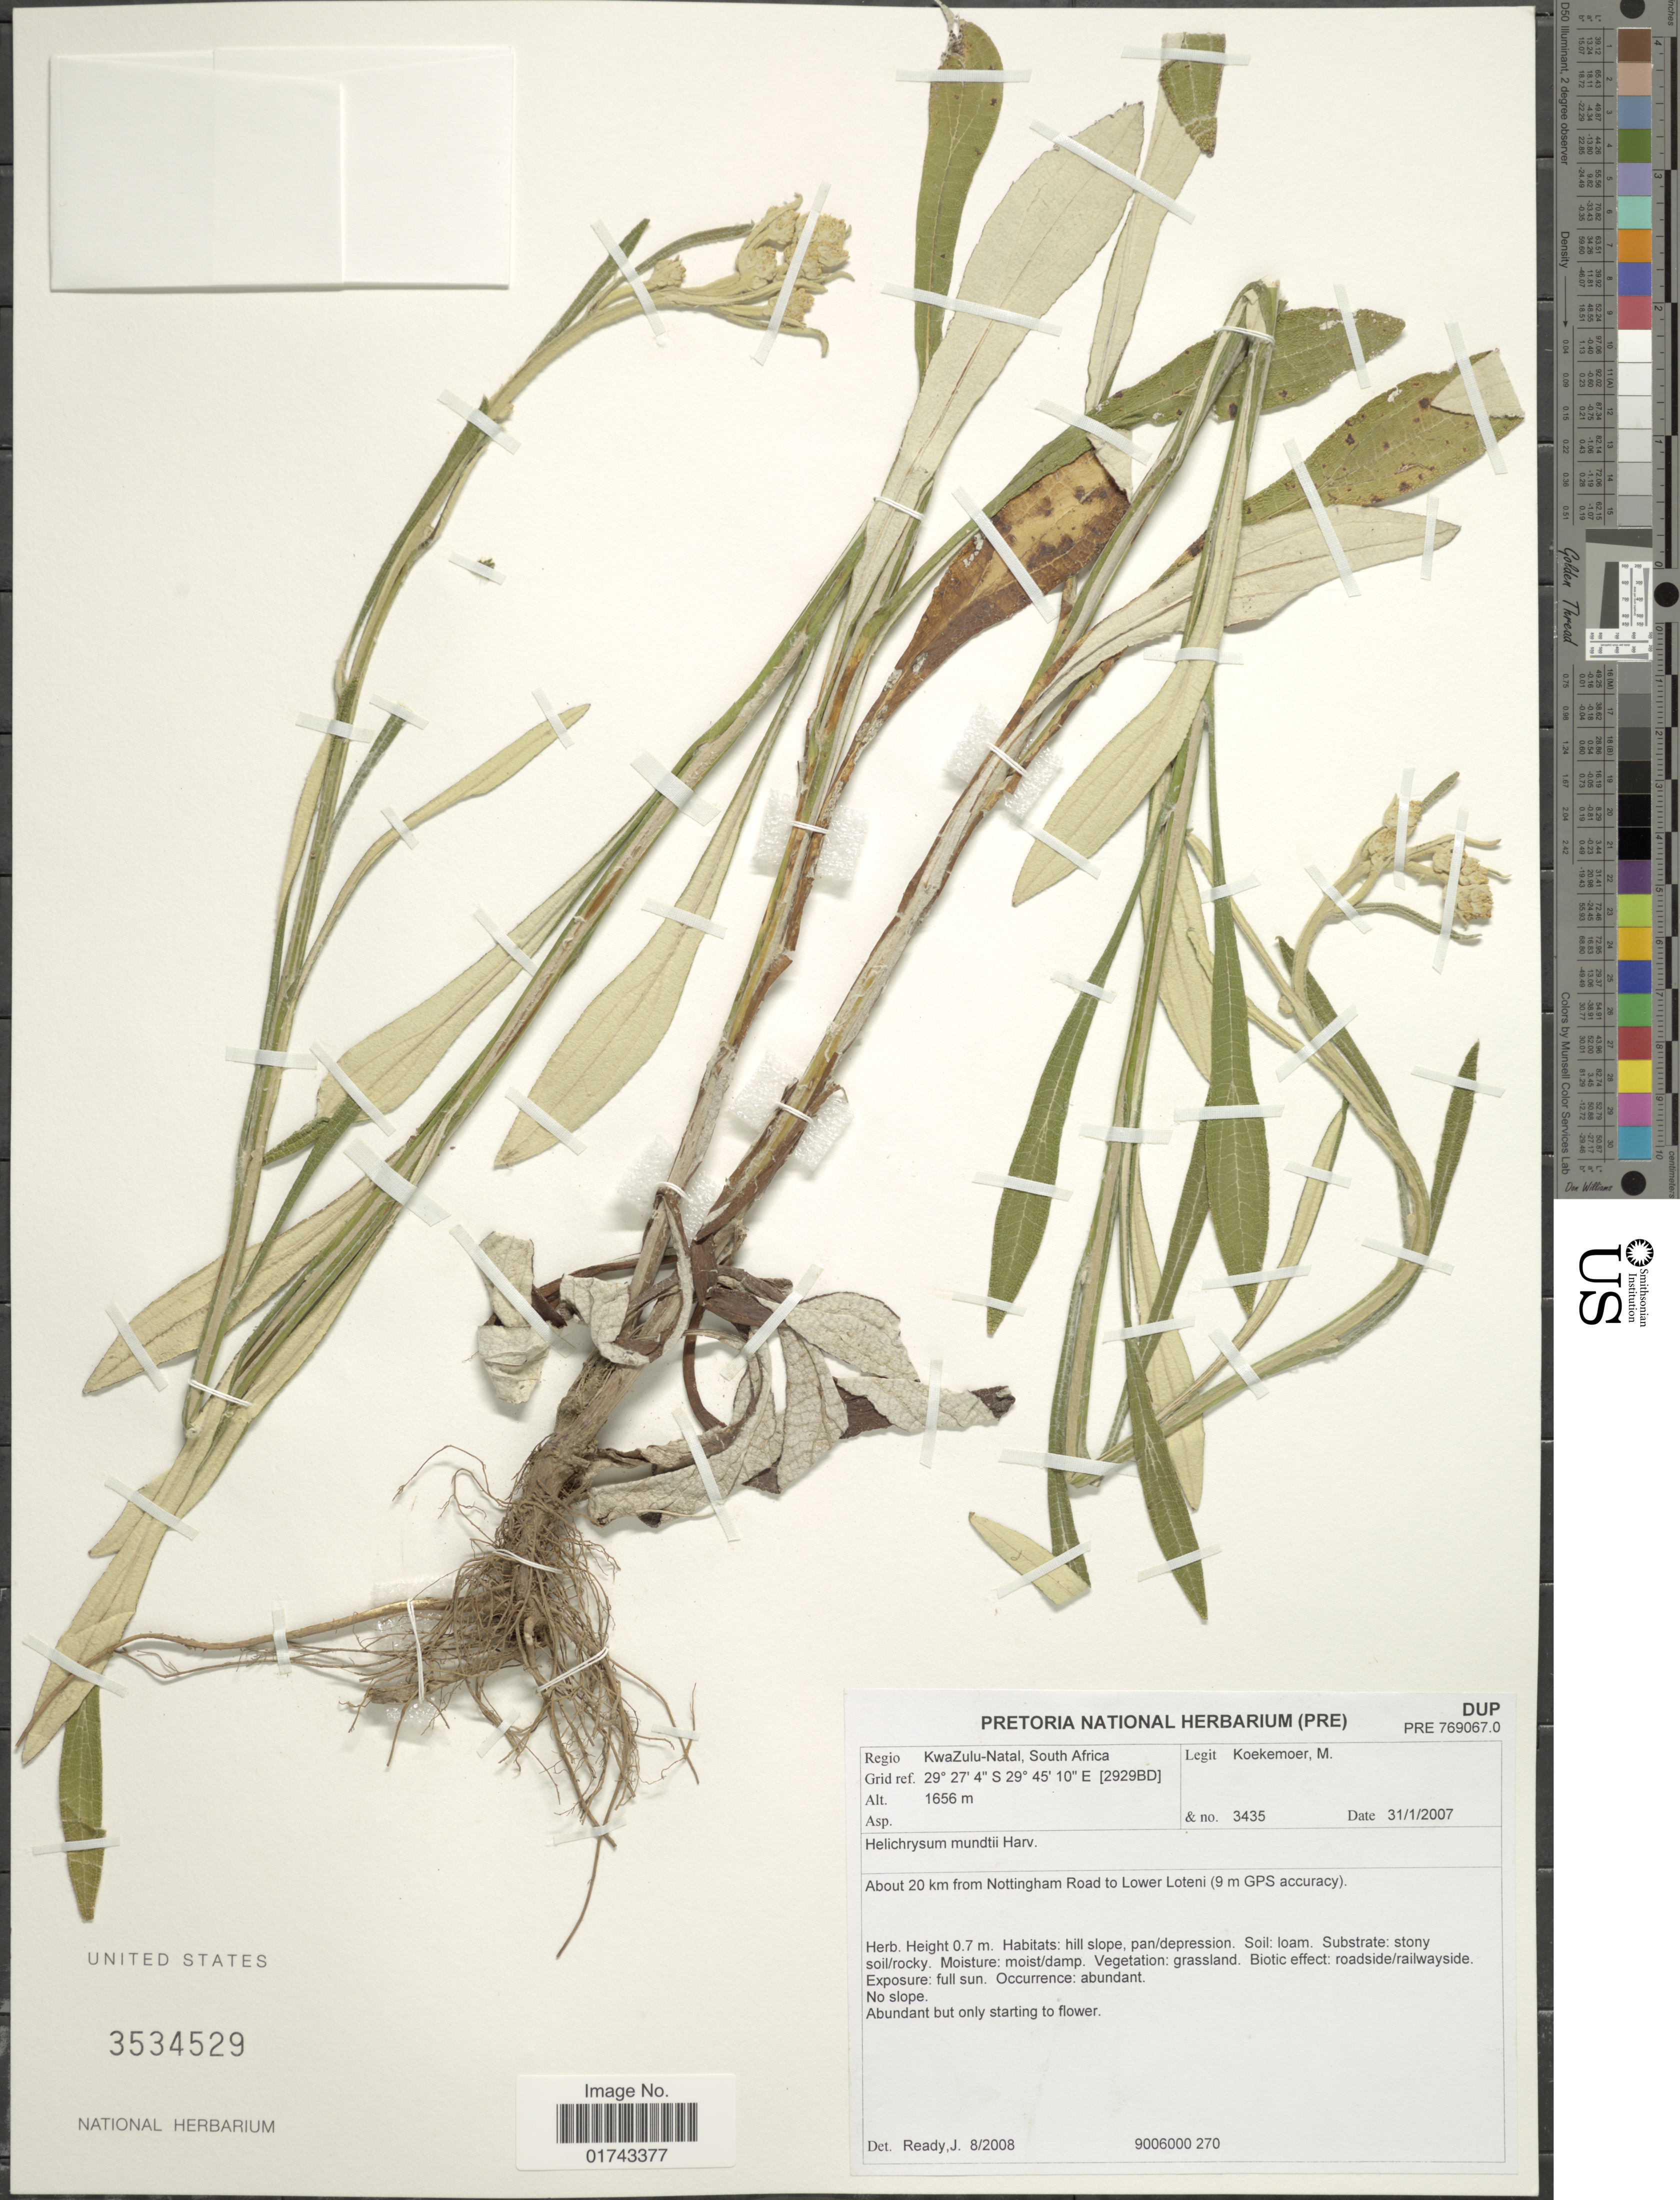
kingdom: Plantae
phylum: Tracheophyta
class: Magnoliopsida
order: Asterales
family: Asteraceae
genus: Helichrysum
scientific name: Helichrysum mundtii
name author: Harv.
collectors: M. Koekemoer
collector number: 3435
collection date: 2007-01-31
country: South Africa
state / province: KwaZulu-Natal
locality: Regio KwaZulu-Natal, South Africa, Grid ref. [2929BD], About 20 km from Nottingham Road to Lower Loteni (9 m GPS accuracy)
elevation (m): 1656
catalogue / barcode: US 3534529